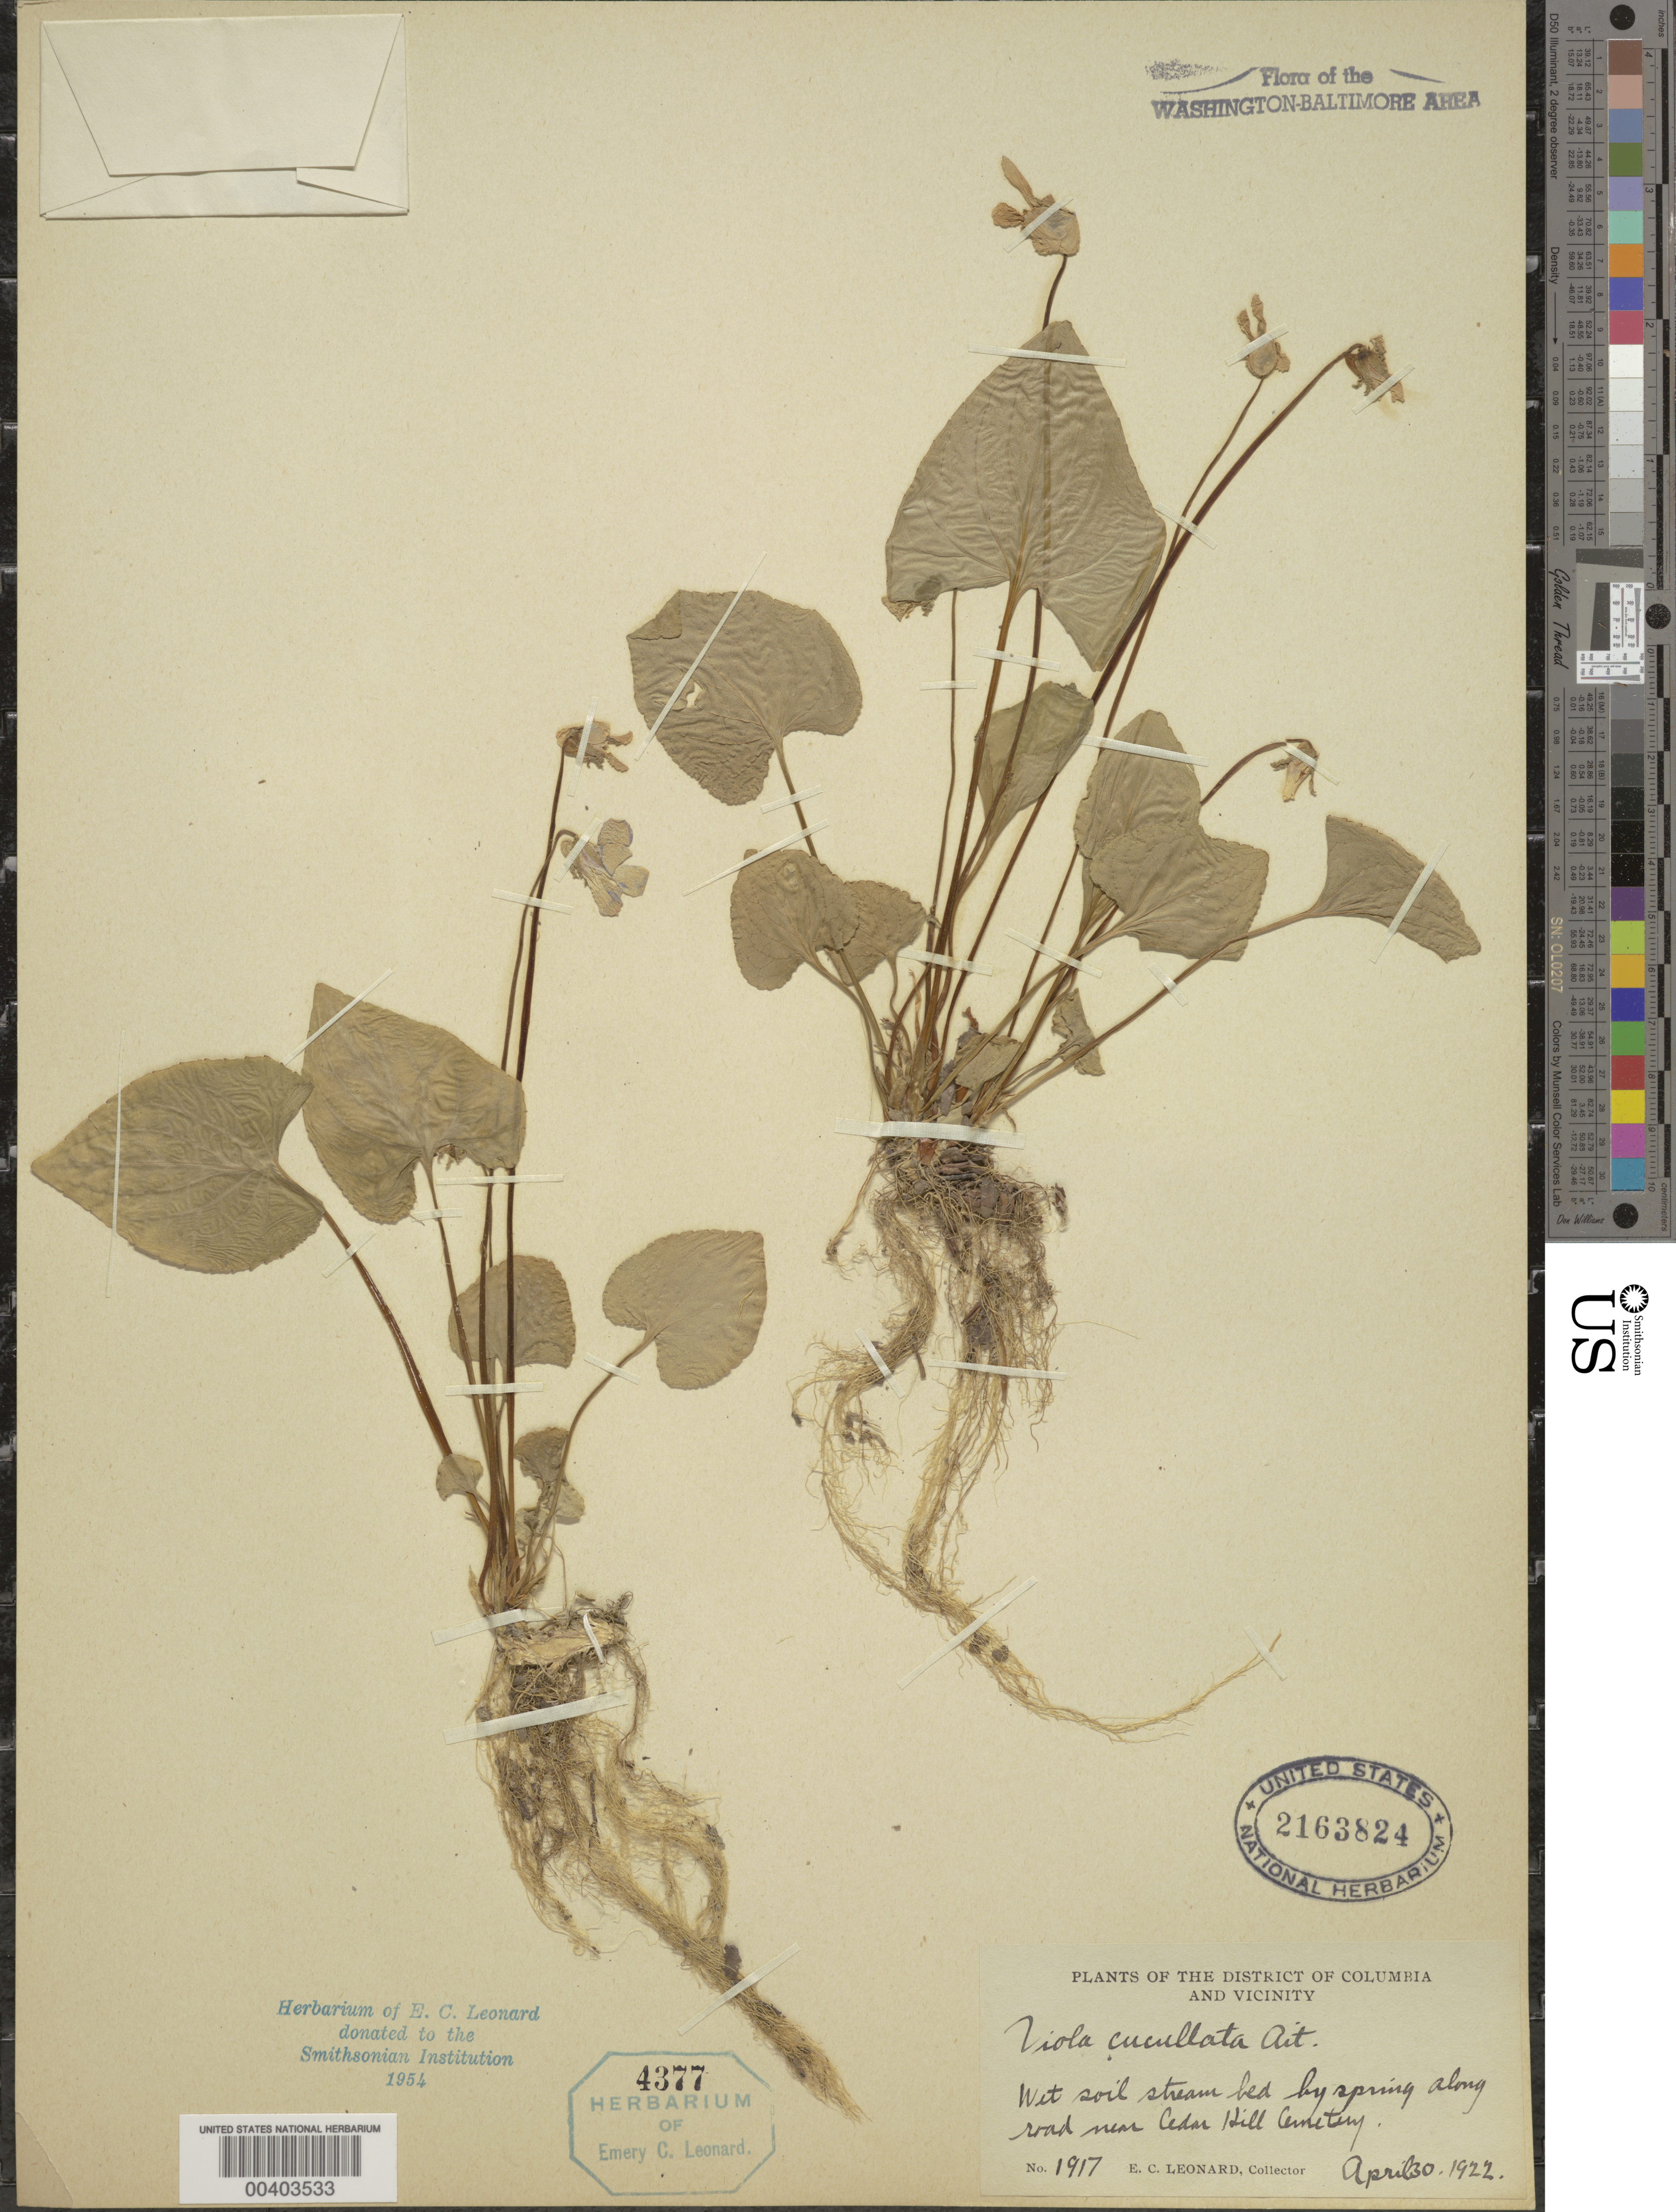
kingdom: Plantae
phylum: Tracheophyta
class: Magnoliopsida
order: Malpighiales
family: Violaceae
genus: Viola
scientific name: Viola cucullata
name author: Aiton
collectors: E. C. Leonard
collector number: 1917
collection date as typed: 30 Apr 1922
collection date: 1922-04-30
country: United States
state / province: District of Columbia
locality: Cedar Hill Cemetery vicinity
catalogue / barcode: US 2163824